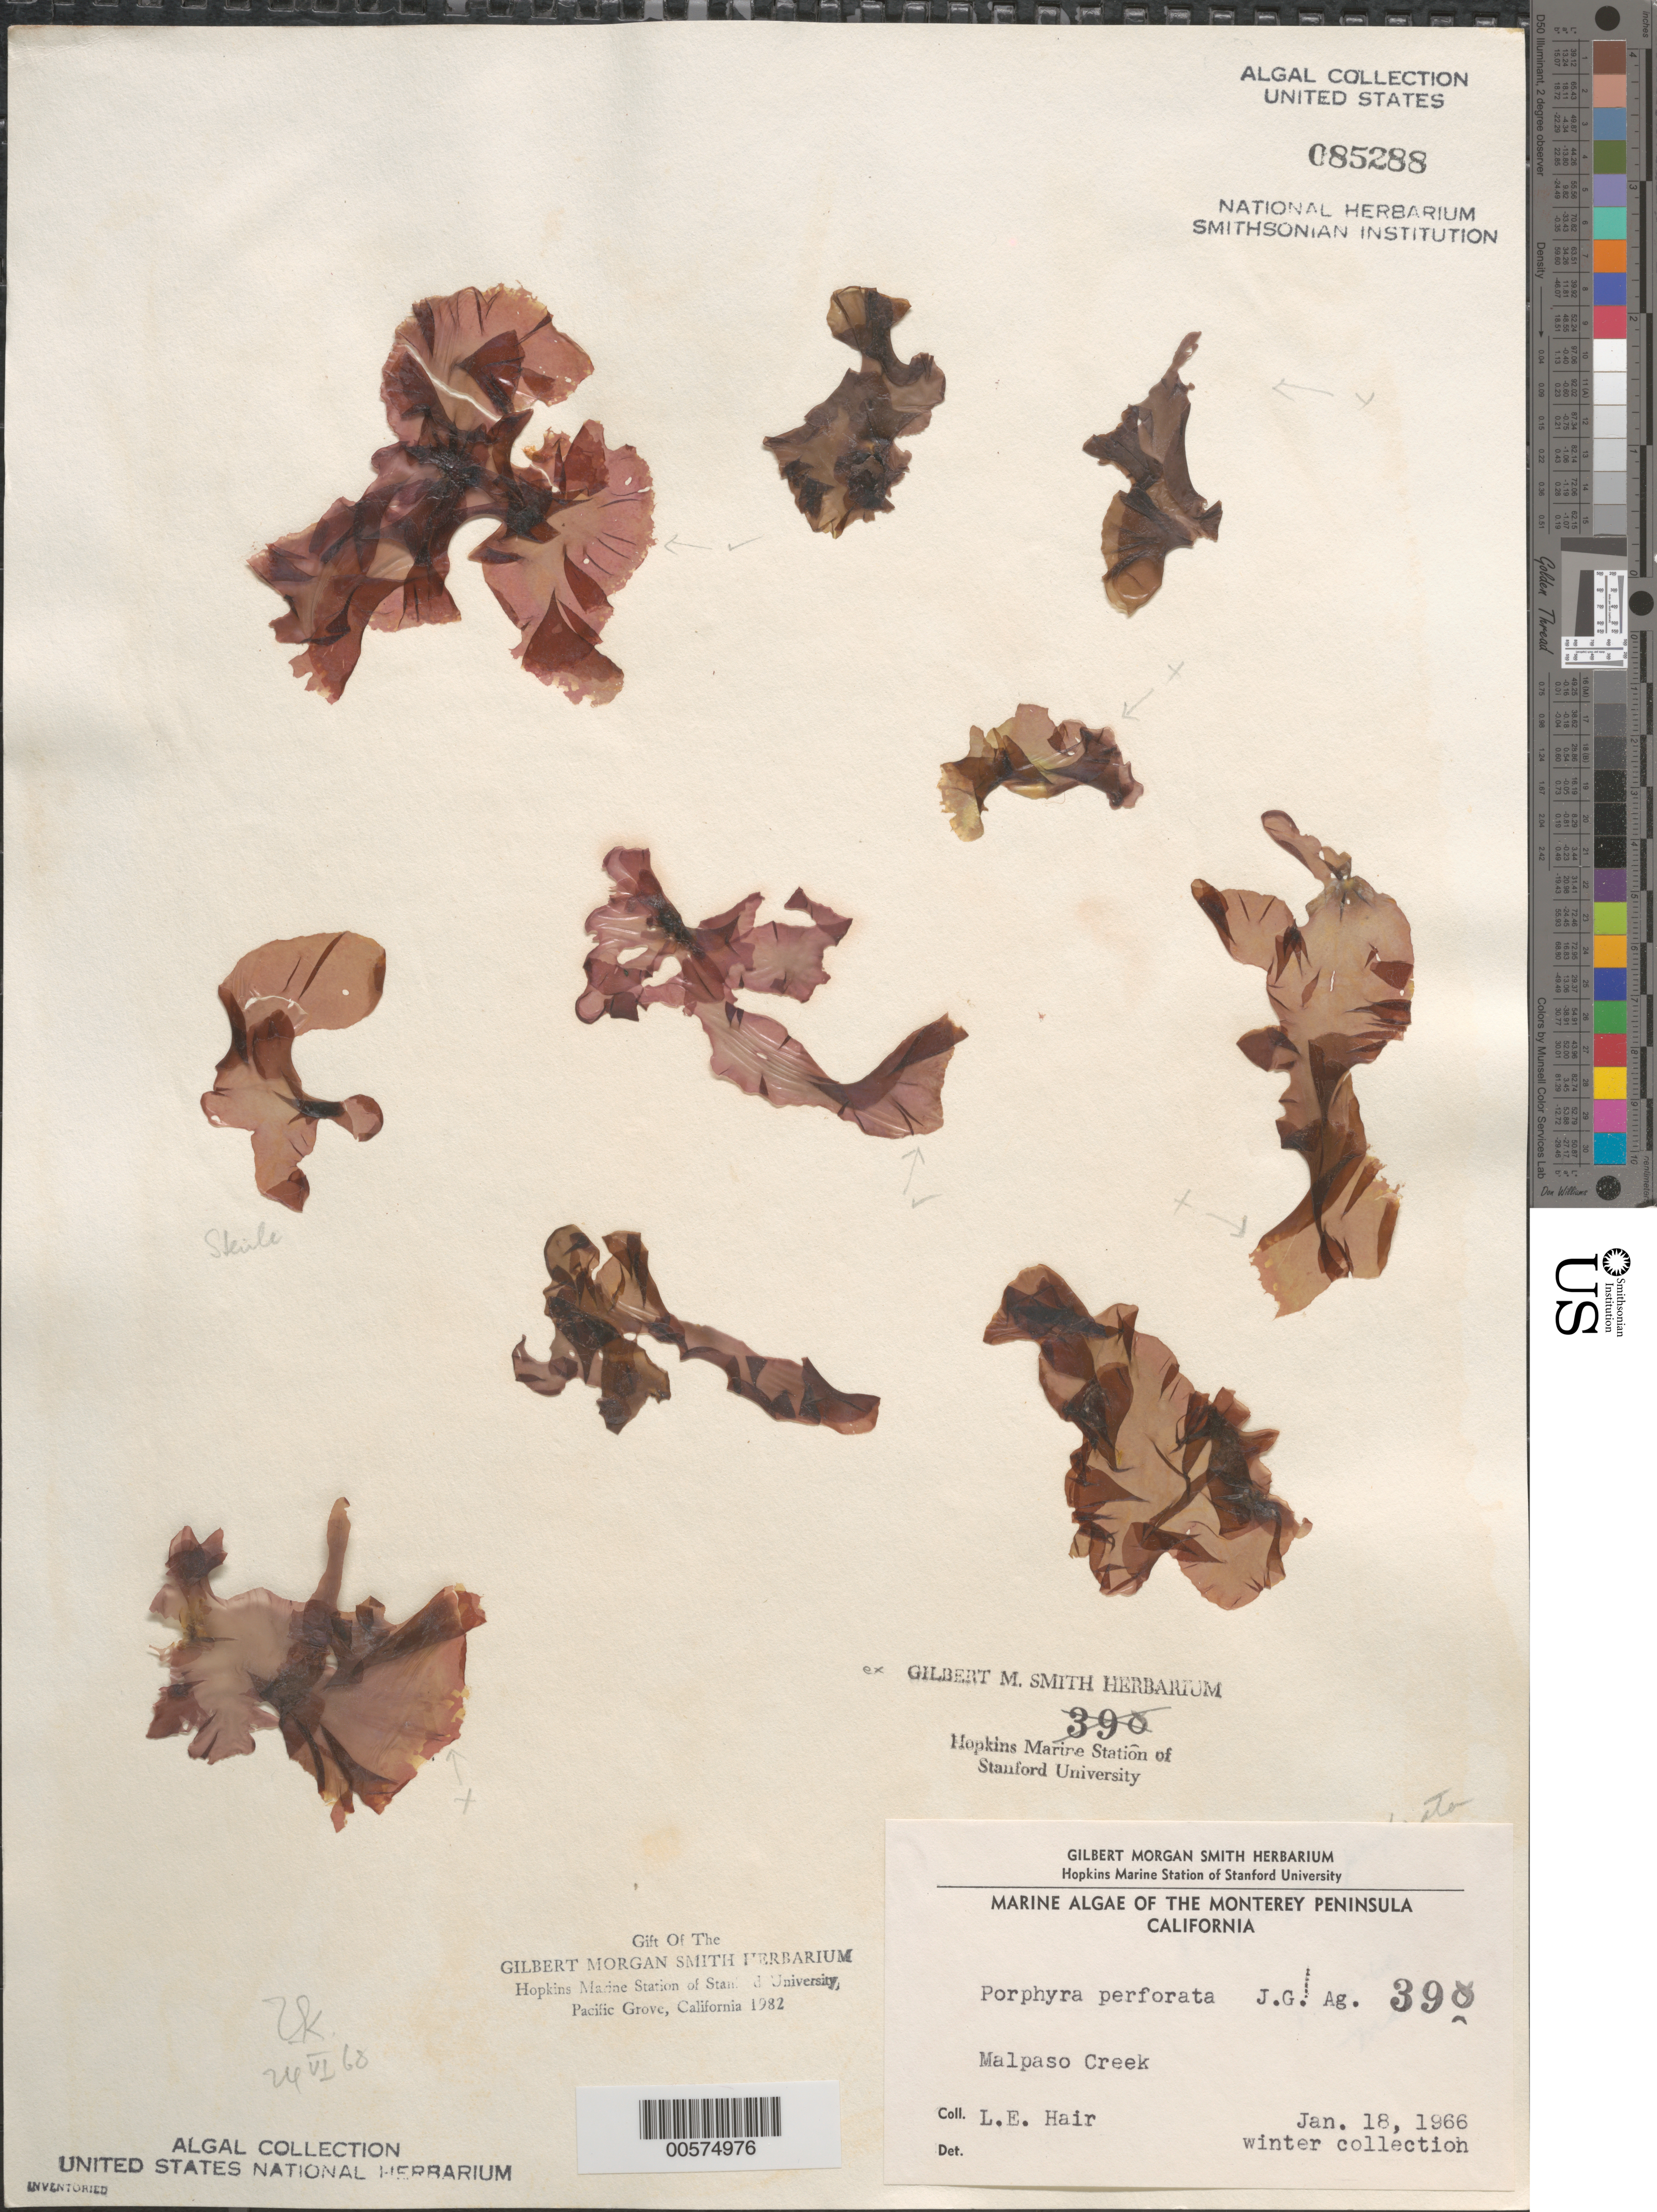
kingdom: Plantae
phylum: Rhodophyta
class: Bangiophyceae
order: Bangiales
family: Bangiaceae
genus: Pyropia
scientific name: Pyropia perforata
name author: (J. Agardh) S.C. Lindstrom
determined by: Algae name updating Project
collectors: L. Hair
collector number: Leh 398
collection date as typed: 18 Jan 1966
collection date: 1966-01-18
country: United States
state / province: California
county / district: Monterey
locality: Malpaso Creek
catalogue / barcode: US 85288